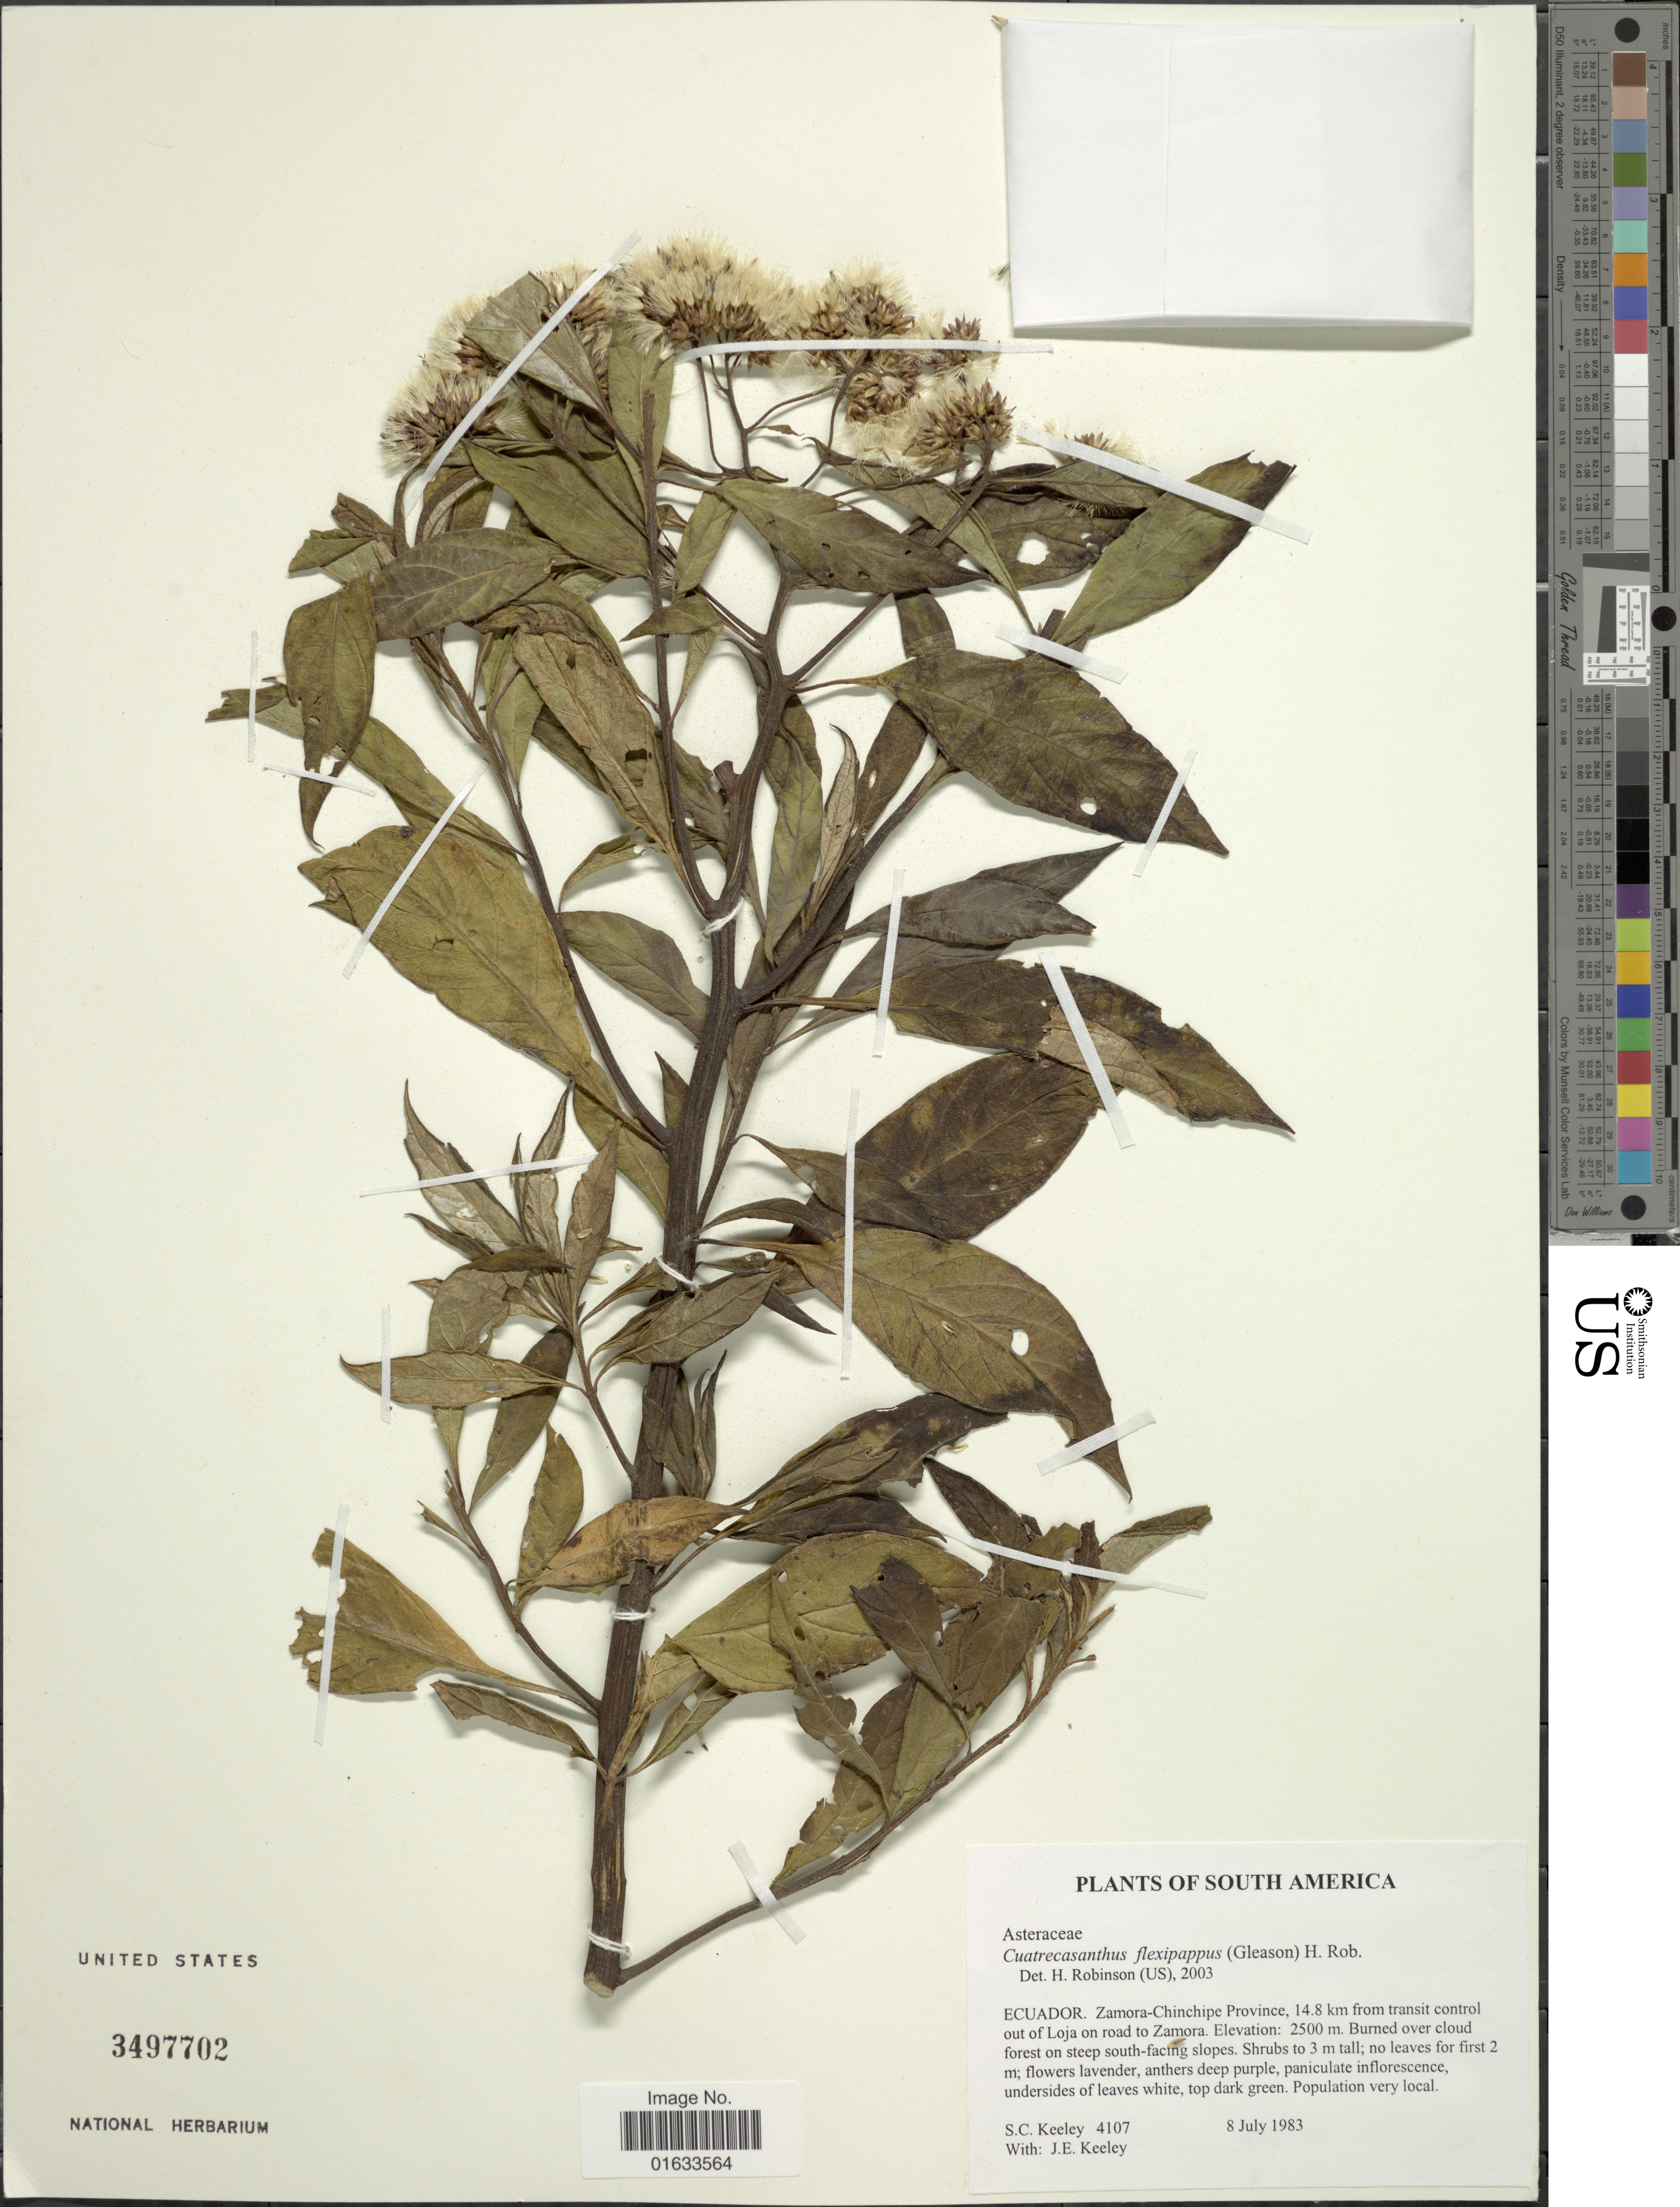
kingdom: Plantae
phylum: Tracheophyta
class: Magnoliopsida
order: Asterales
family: Asteraceae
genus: Cuatrecasanthus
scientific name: Cuatrecasanthus flexipappus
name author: (Gleason) H. Rob.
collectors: S. C. Keeley & J. E. Keeley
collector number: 4107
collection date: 1983-07-08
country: Ecuador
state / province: Zamora-Chinchipe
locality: Ecuador. Zamora-Chinchipe Province, 14.8 km from transit control out of Loja on road to Zamora.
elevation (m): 2500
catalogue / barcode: US 3497702